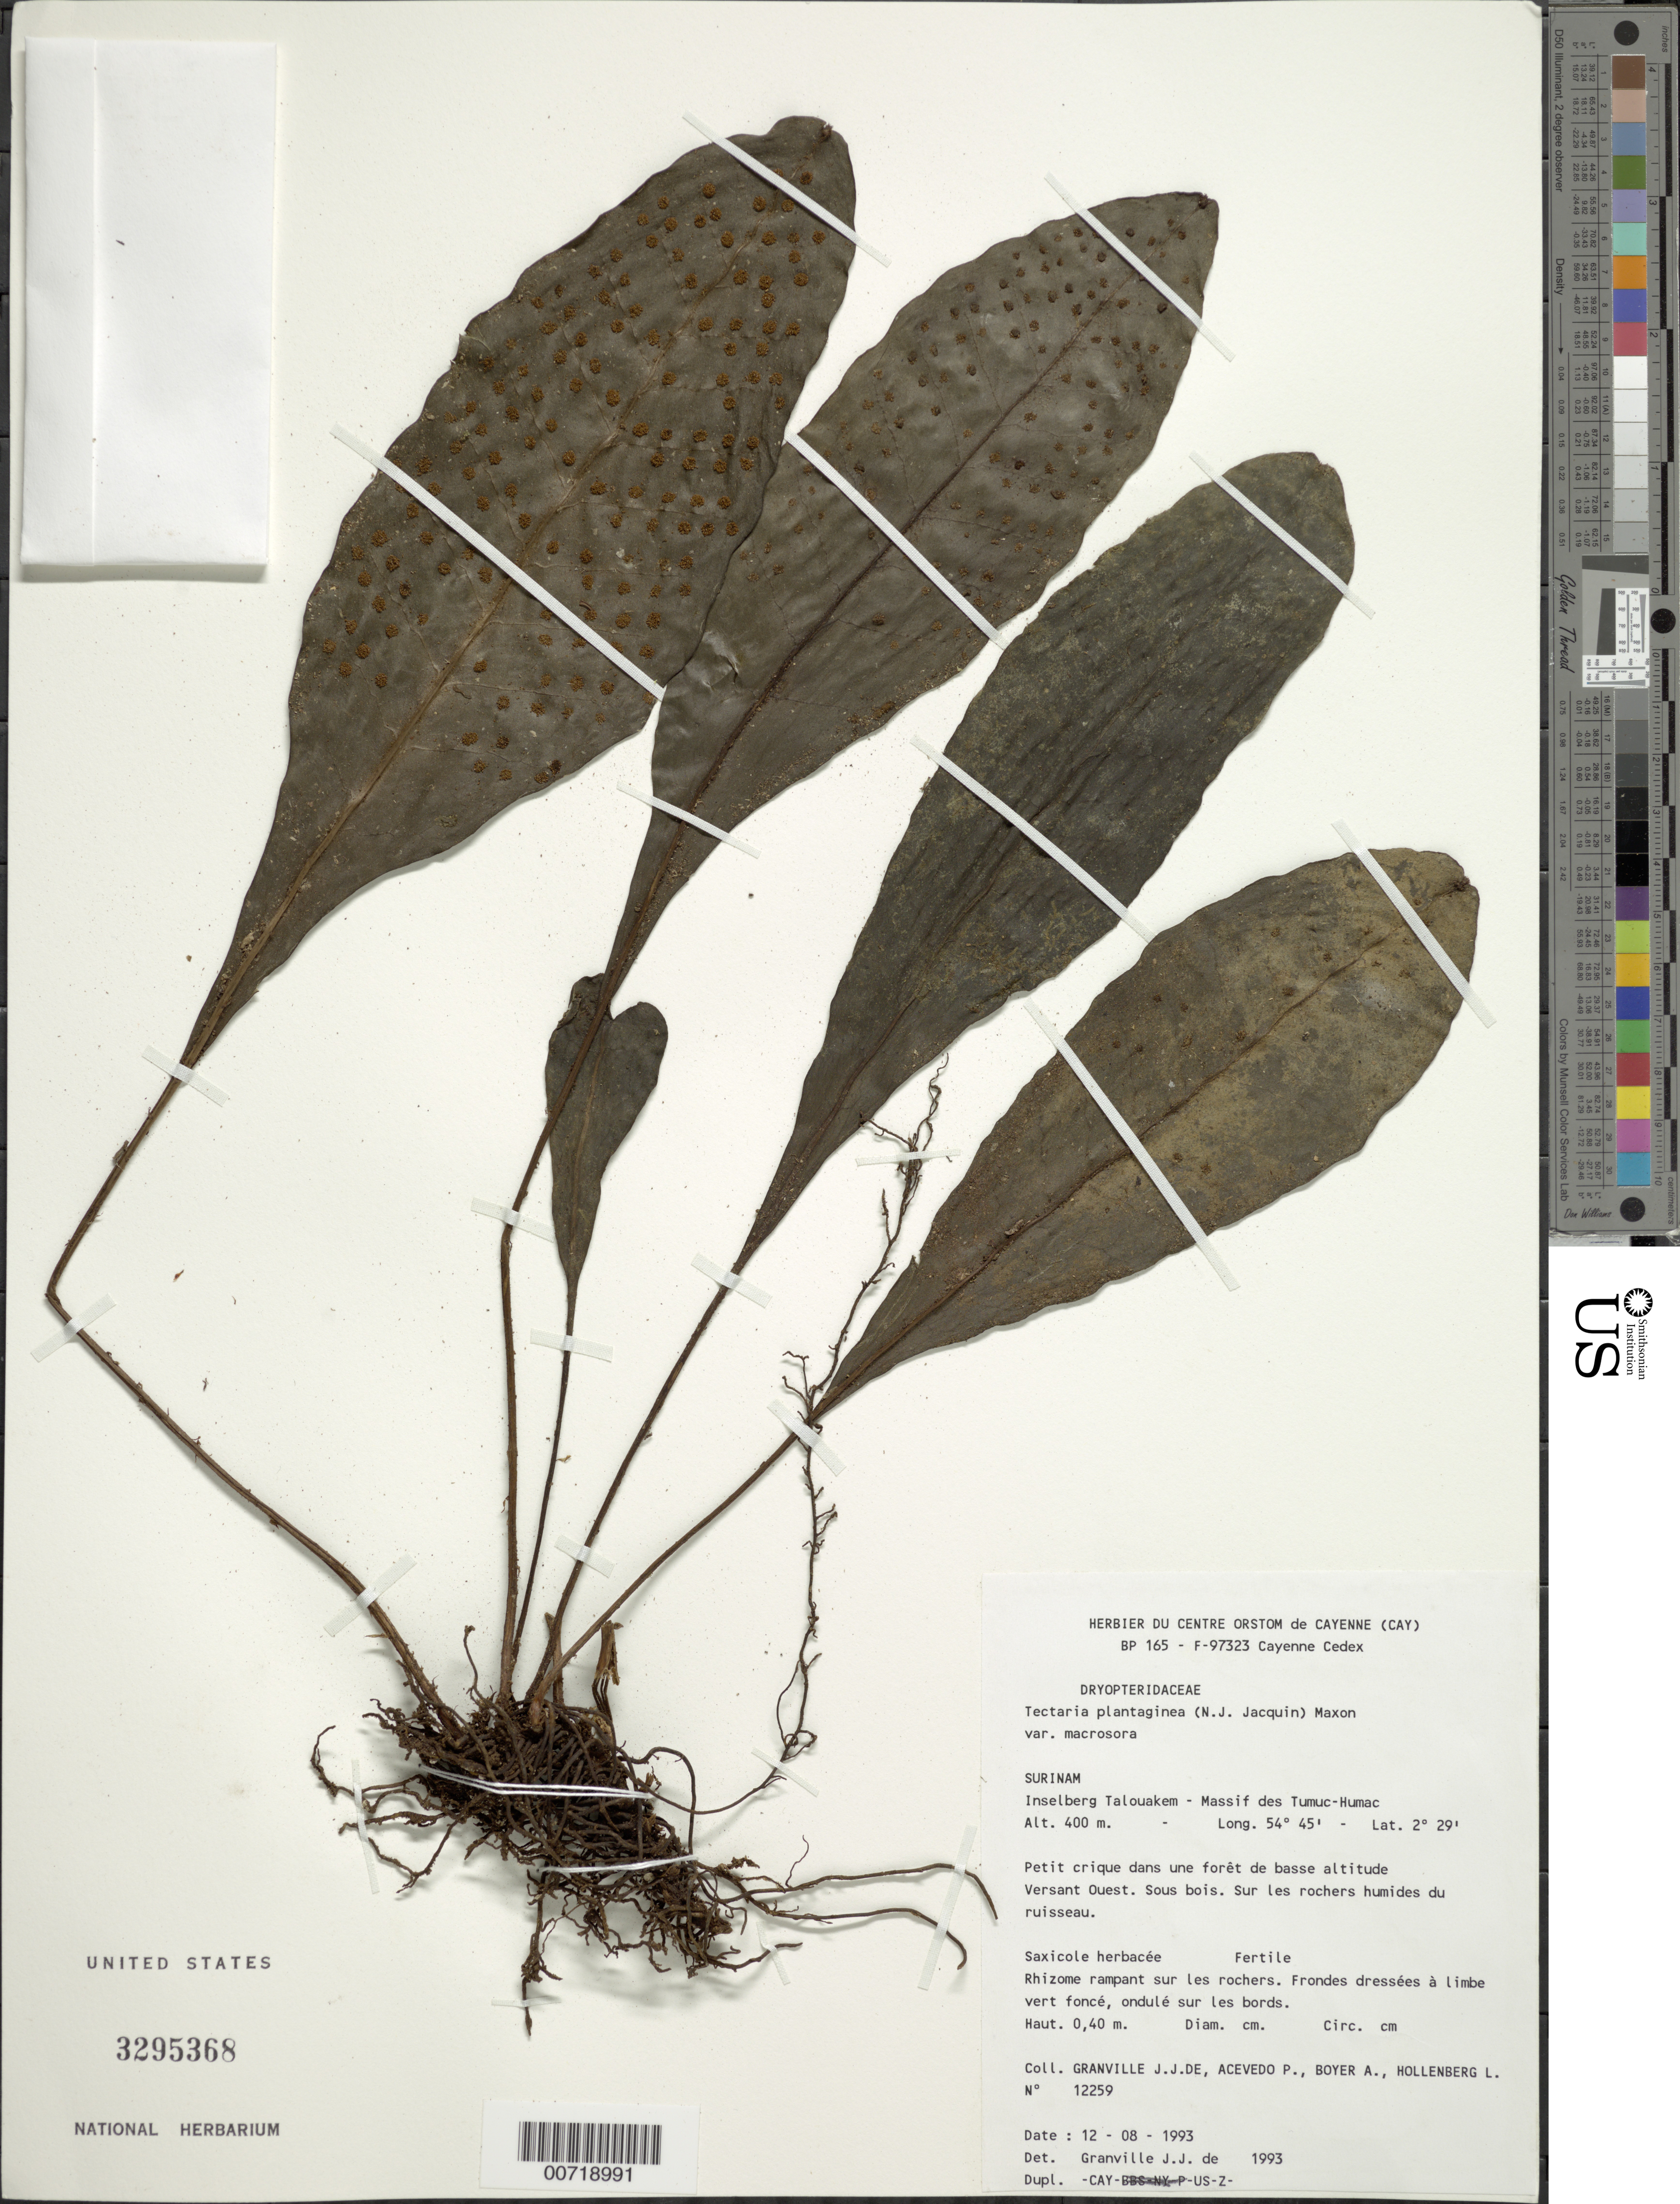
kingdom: Plantae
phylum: Tracheophyta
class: Polypodiopsida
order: Polypodiales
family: Tectariaceae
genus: Tectaria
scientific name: Tectaria plantaginea var. macrocarpa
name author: (Fée) C.V. Morton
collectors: J.-J. de Granville, P. Acevedo-Rodr., A. Boyer & L. Hollenberg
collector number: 12259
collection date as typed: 12-Aug-93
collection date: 1993-08-12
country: Suriname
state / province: Sipaliwini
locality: Inselberg Talouakem, Massif des Tumuc-Humac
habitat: Petit crique dans une forêt de basse altitude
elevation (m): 400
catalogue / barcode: US 3295368